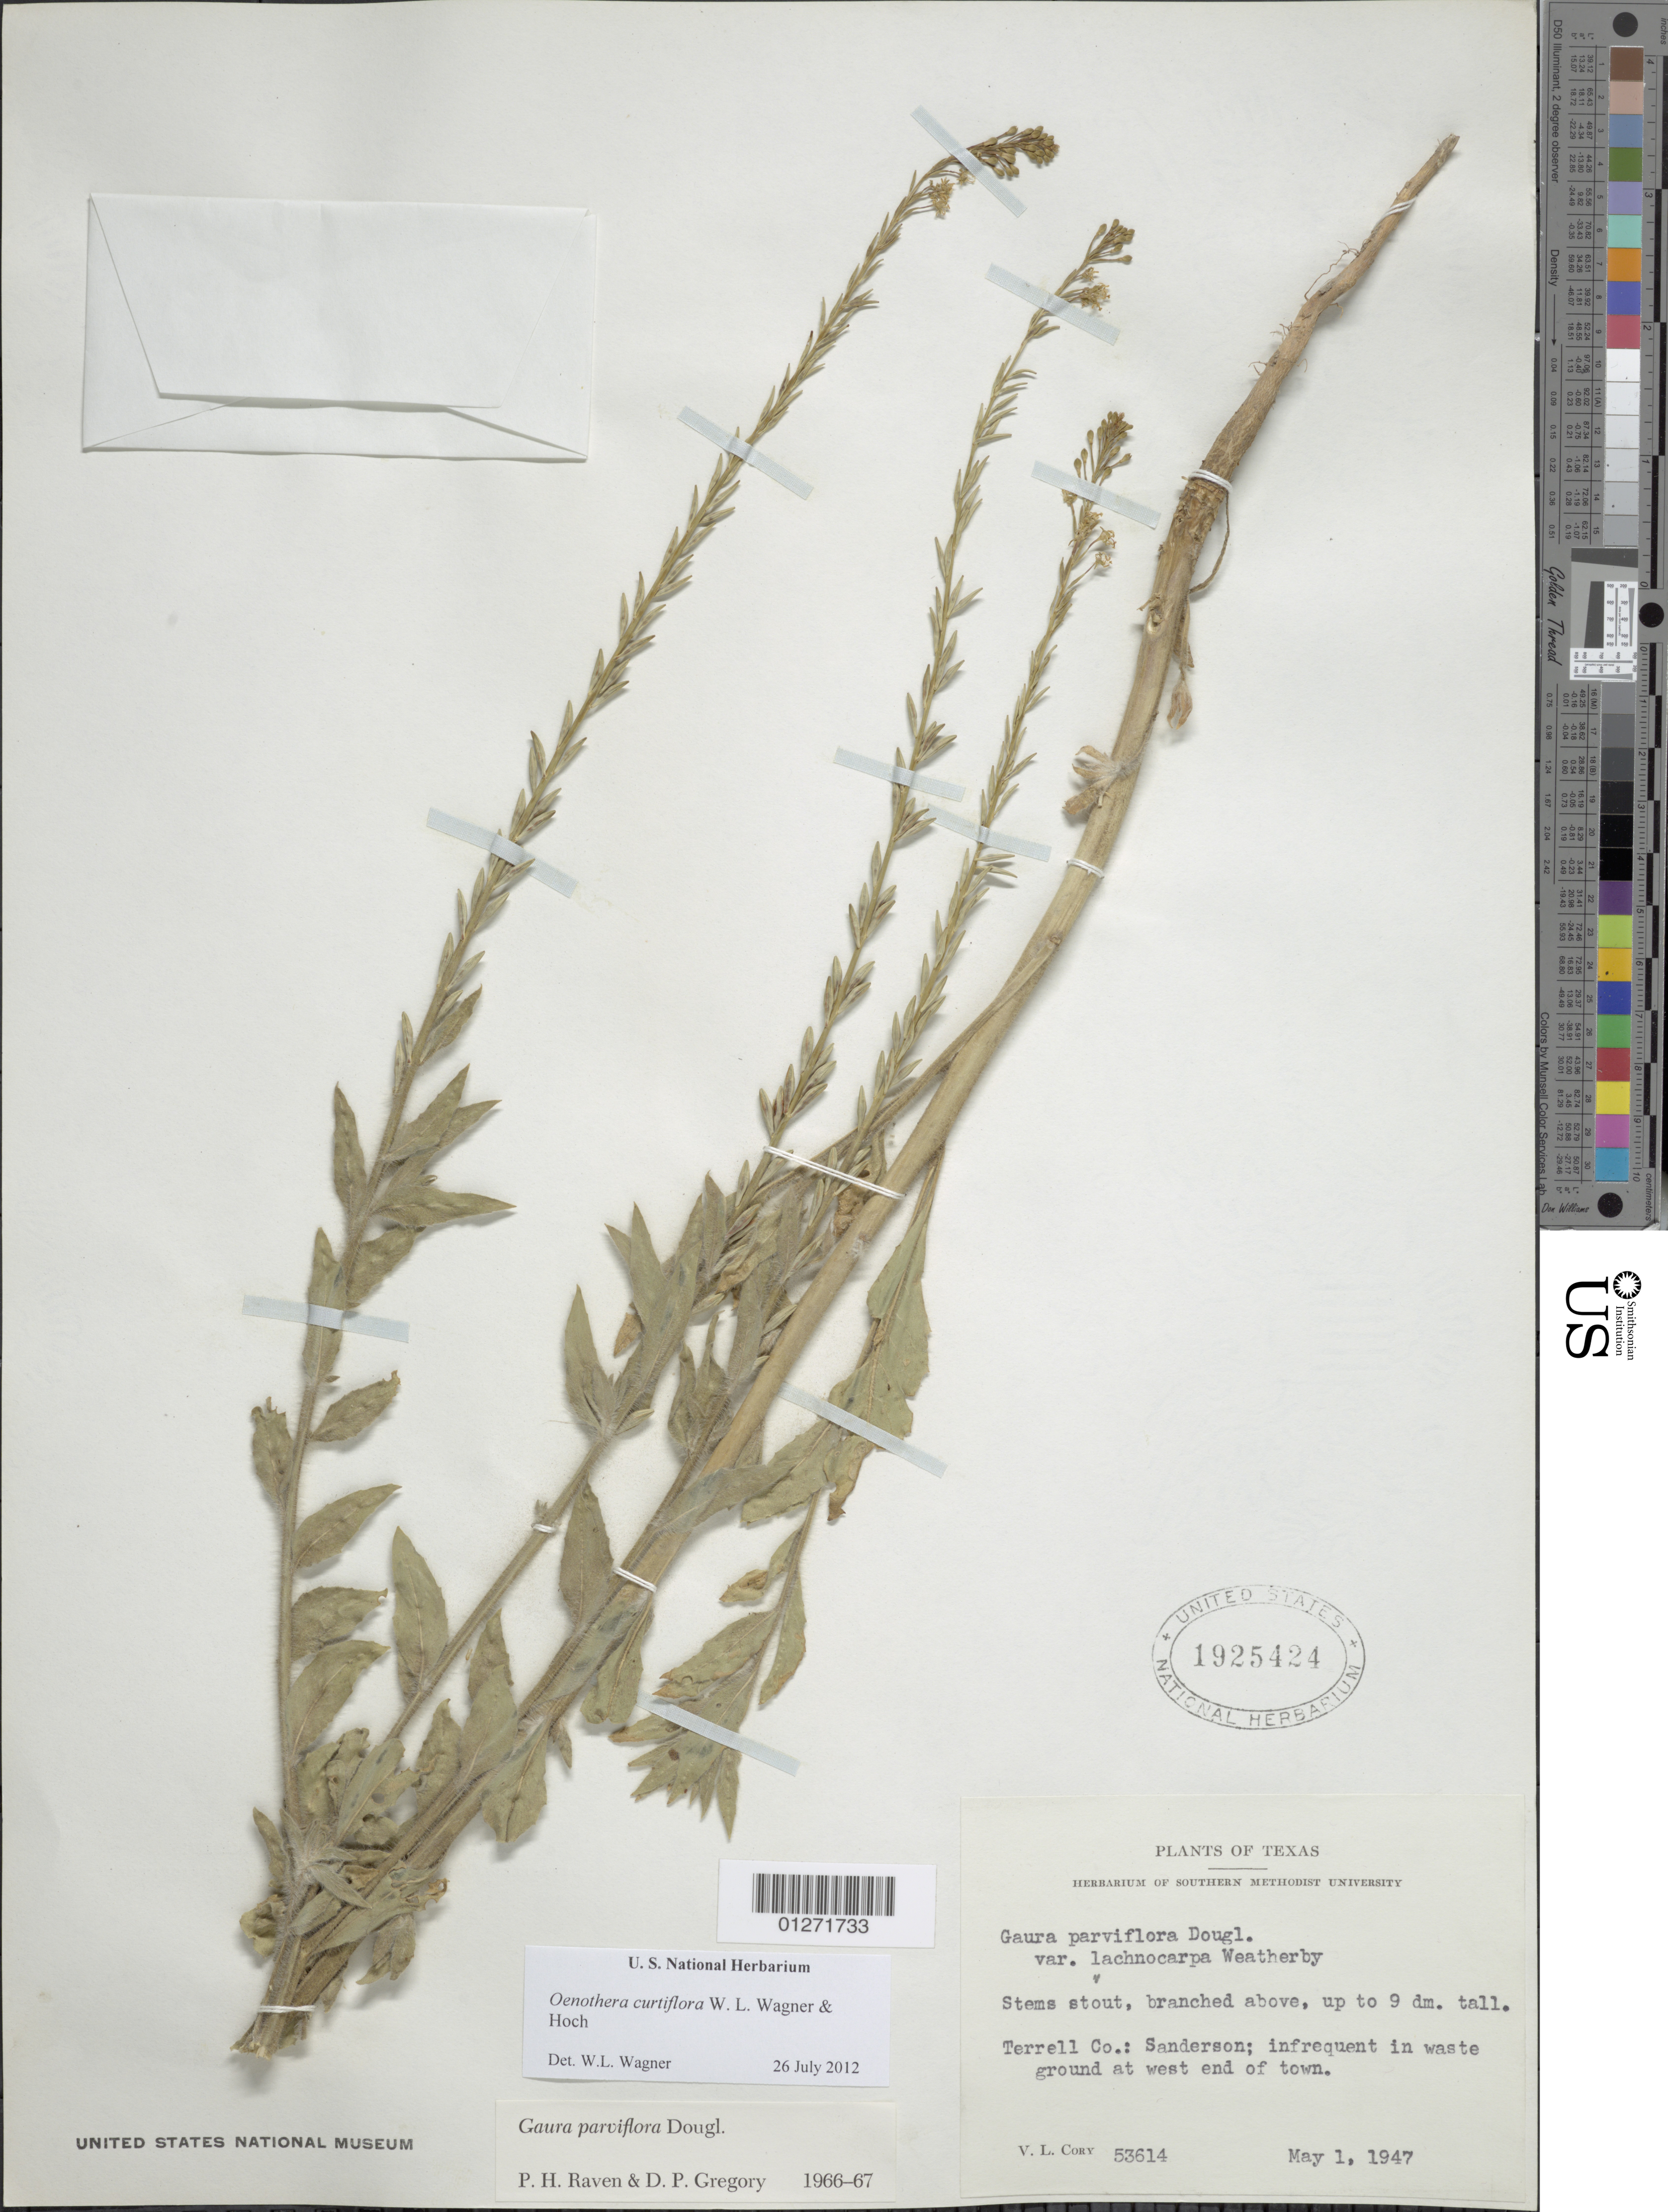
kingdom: Plantae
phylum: Tracheophyta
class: Magnoliopsida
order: Myrtales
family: Onagraceae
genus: Oenothera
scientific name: Oenothera curtiflora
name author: W.L. Wagner & Hoch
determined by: Wagner, W. L., (BOT), Smithsonian Institution - National Museum of Natural History (UNITED STATES)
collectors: V. Cory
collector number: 53614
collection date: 1947-05-01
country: United States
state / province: Texas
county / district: Terrell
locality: Sanderson, waste ground at W end of town.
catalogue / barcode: US 1925424